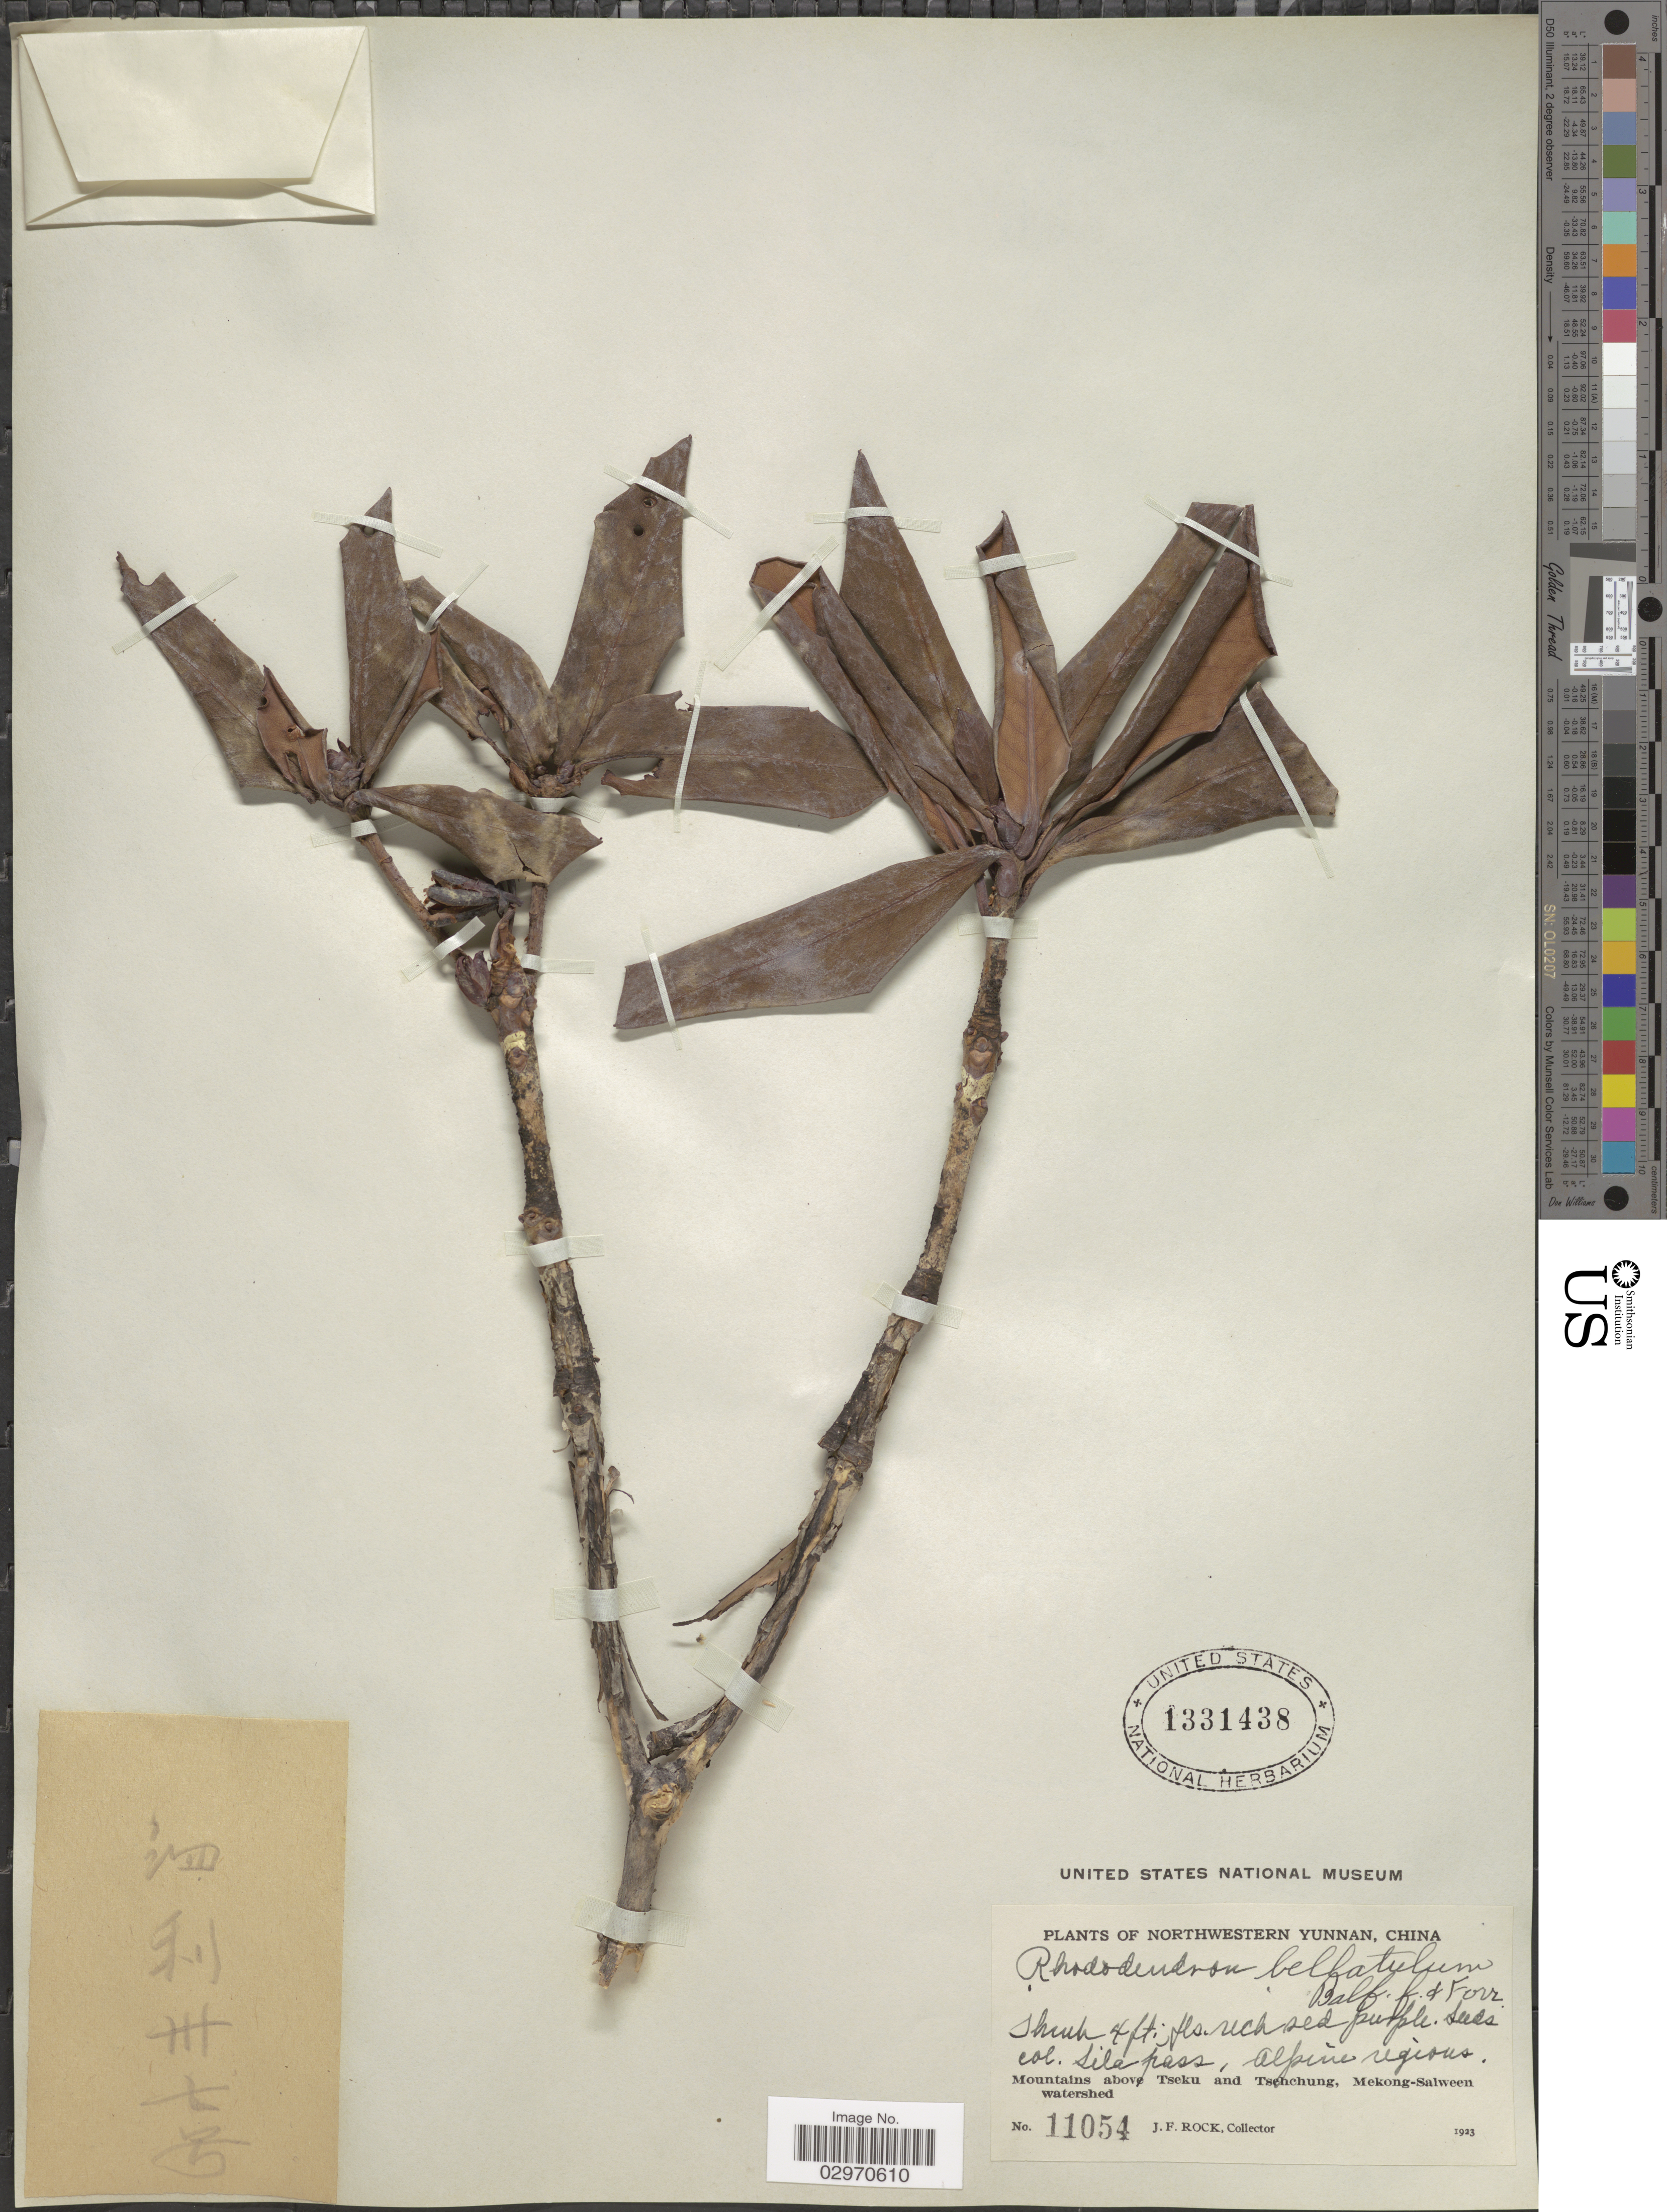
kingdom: Plantae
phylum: Tracheophyta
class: Magnoliopsida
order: Ericales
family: Ericaceae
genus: Rhododendron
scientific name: Rhododendron eclecteum var. bellatulum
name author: Tagg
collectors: J. Rock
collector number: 11054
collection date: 1923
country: China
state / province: Yunnan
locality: Northwestern Yunnan. Sila Pass, Alpine regions. Mountains above Tseku and Tsehchung, Mekong-Salween watershed.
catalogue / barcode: US 1331438